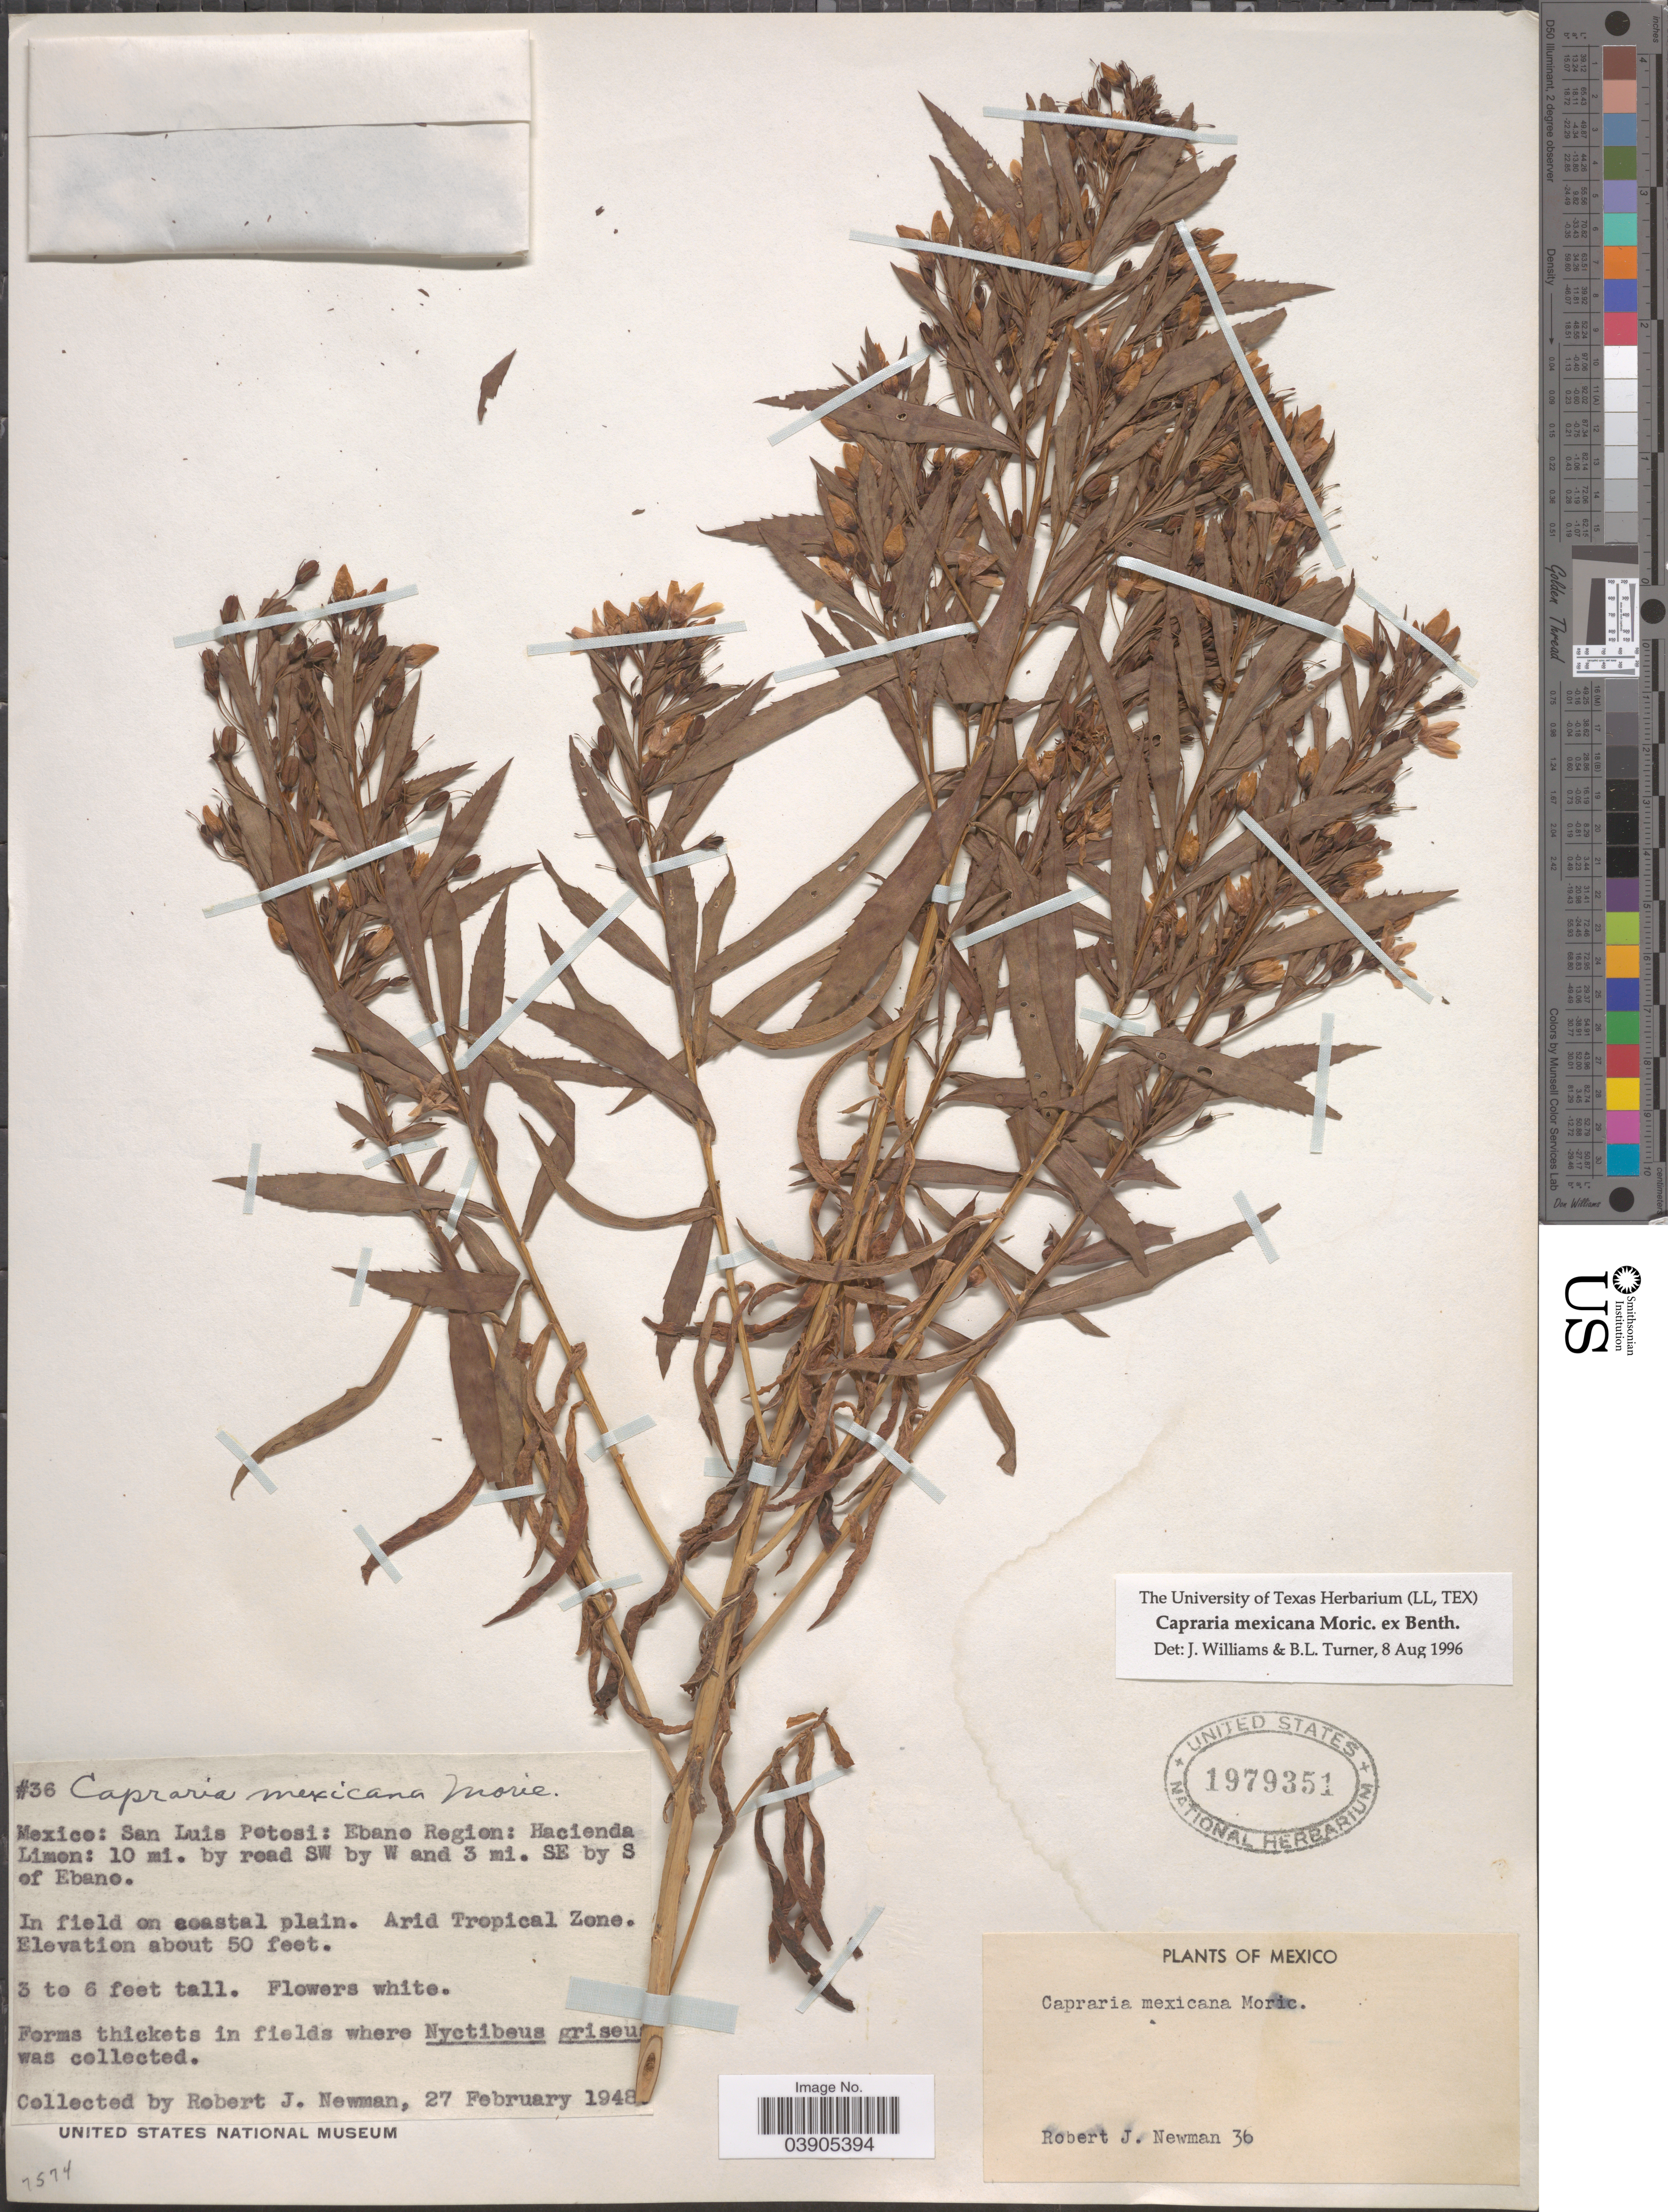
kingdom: Plantae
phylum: Tracheophyta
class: Magnoliopsida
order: Lamiales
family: Scrophulariaceae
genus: Capraria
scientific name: Capraria mexicana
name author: Moric. ex Benth.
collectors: R. J. Newman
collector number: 36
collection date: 1948-02-27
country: Mexico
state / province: San Luis Potosí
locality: Ebano Region: Hacienda Limon: 10 mi. by road SW by W and 3 mi. SE by S of Ebano. Arid Tropical Zone.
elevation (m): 15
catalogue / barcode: US 1979351